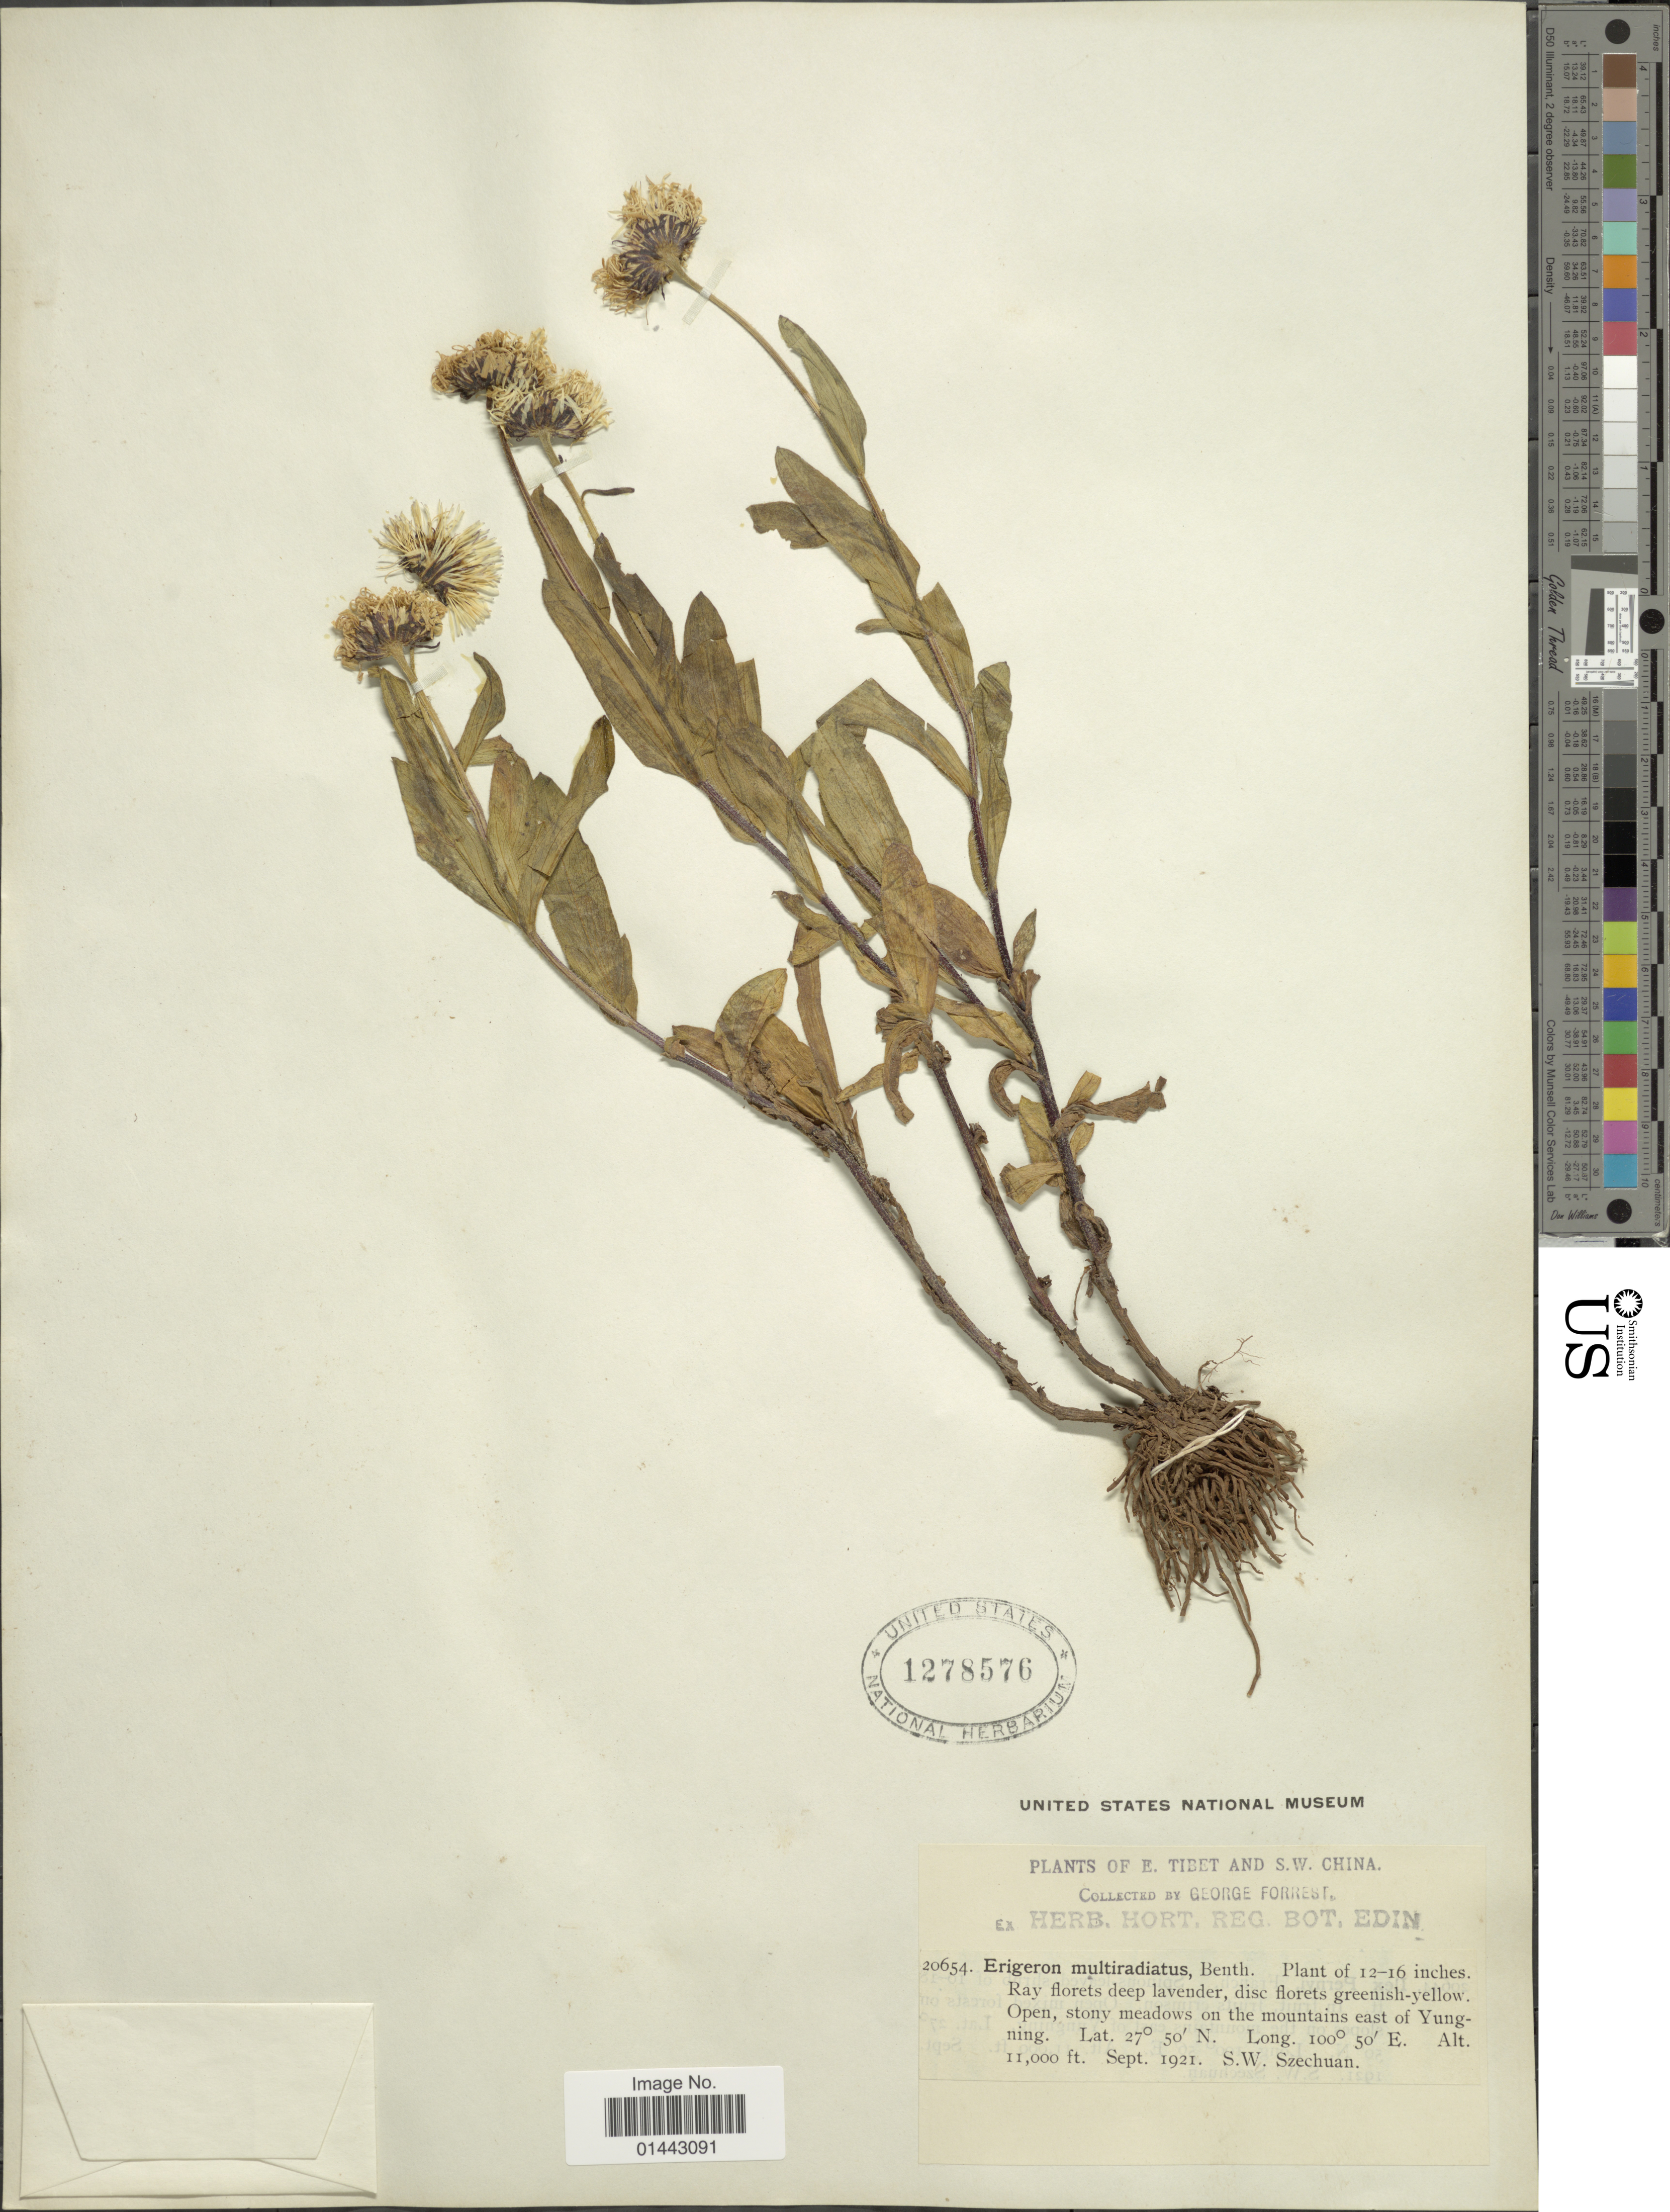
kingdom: Plantae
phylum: Tracheophyta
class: Magnoliopsida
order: Asterales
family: Asteraceae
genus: Erigeron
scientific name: Erigeron multiradiatus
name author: (Lindl. ex DC.) Benth. ex C.B. Clarke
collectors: G. Forrest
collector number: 20654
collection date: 1921-09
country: China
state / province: Sichuan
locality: E. Tibet and S.W. China, open, stony meadows on the mountains east of Yungning, S.W. Szechuan.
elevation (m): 33528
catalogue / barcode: US 1278576